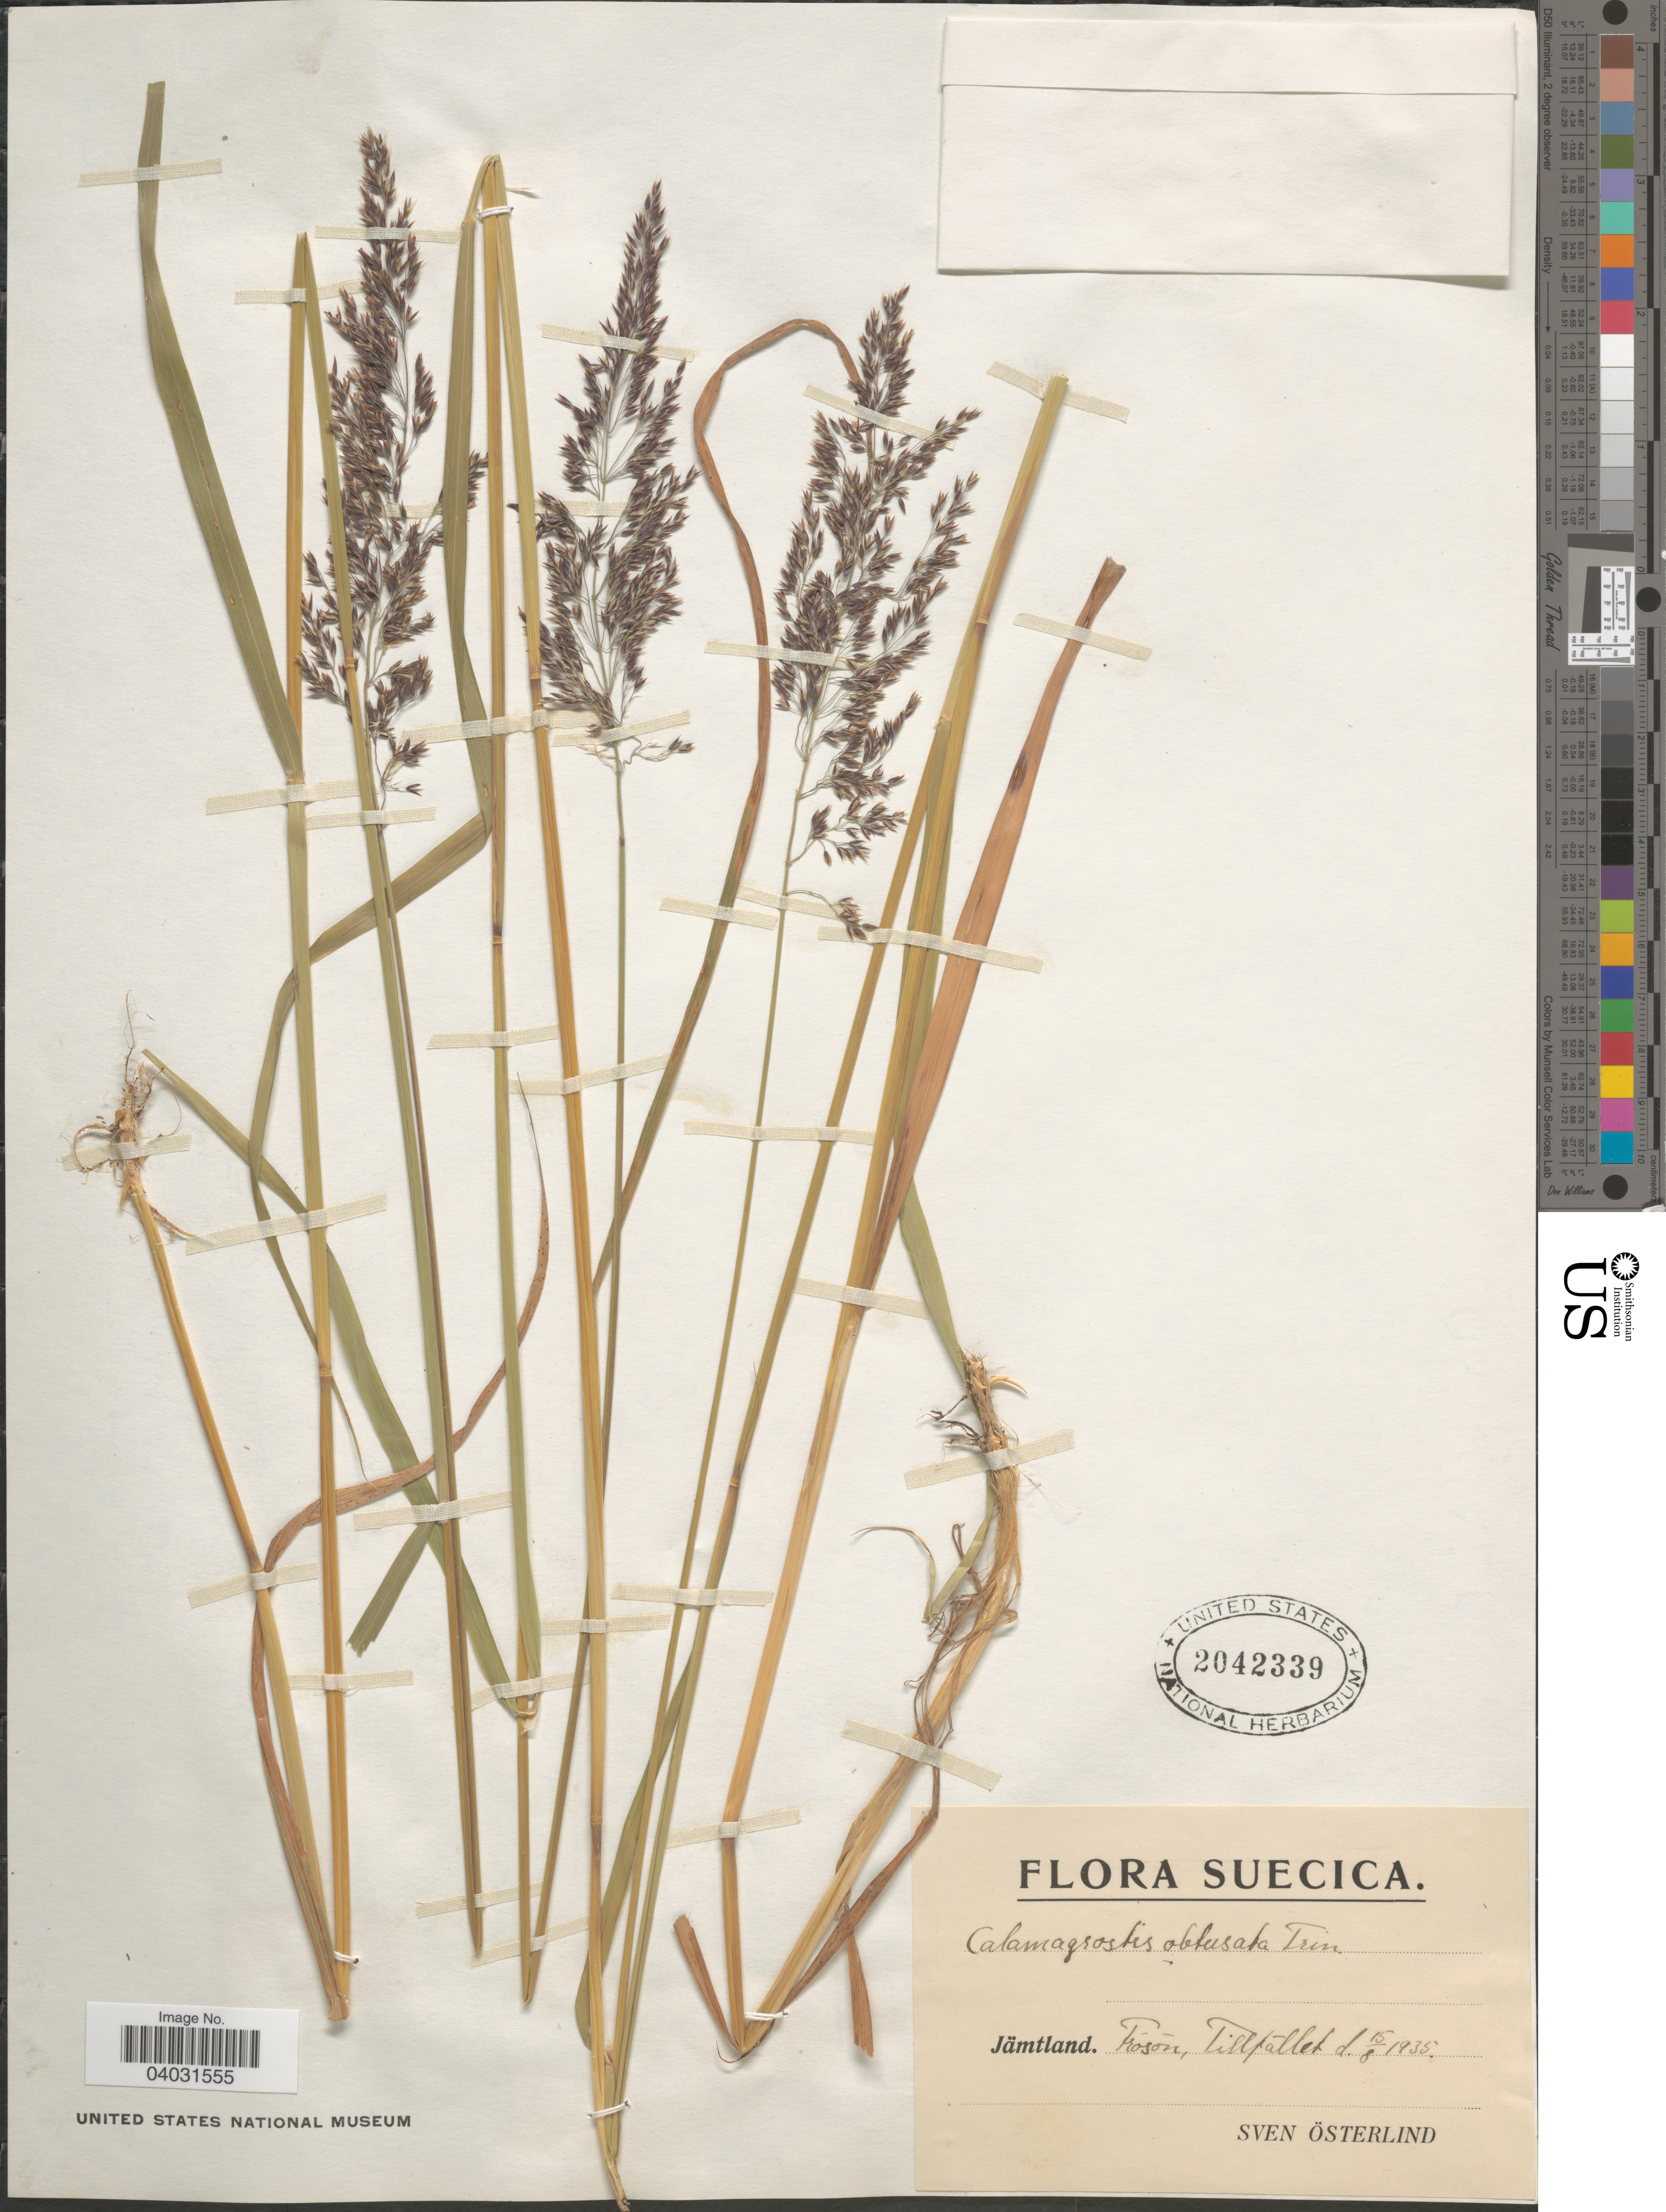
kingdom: Plantae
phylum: Tracheophyta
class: Liliopsida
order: Poales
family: Poaceae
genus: Calamagrostis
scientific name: Calamagrostis obtusata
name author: Trin.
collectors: S. Osterlind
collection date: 1935-08-15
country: Sweden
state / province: Jämtland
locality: Suecica. Jämtland. Frõsõn, Tillfãllet.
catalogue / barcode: US 2042339